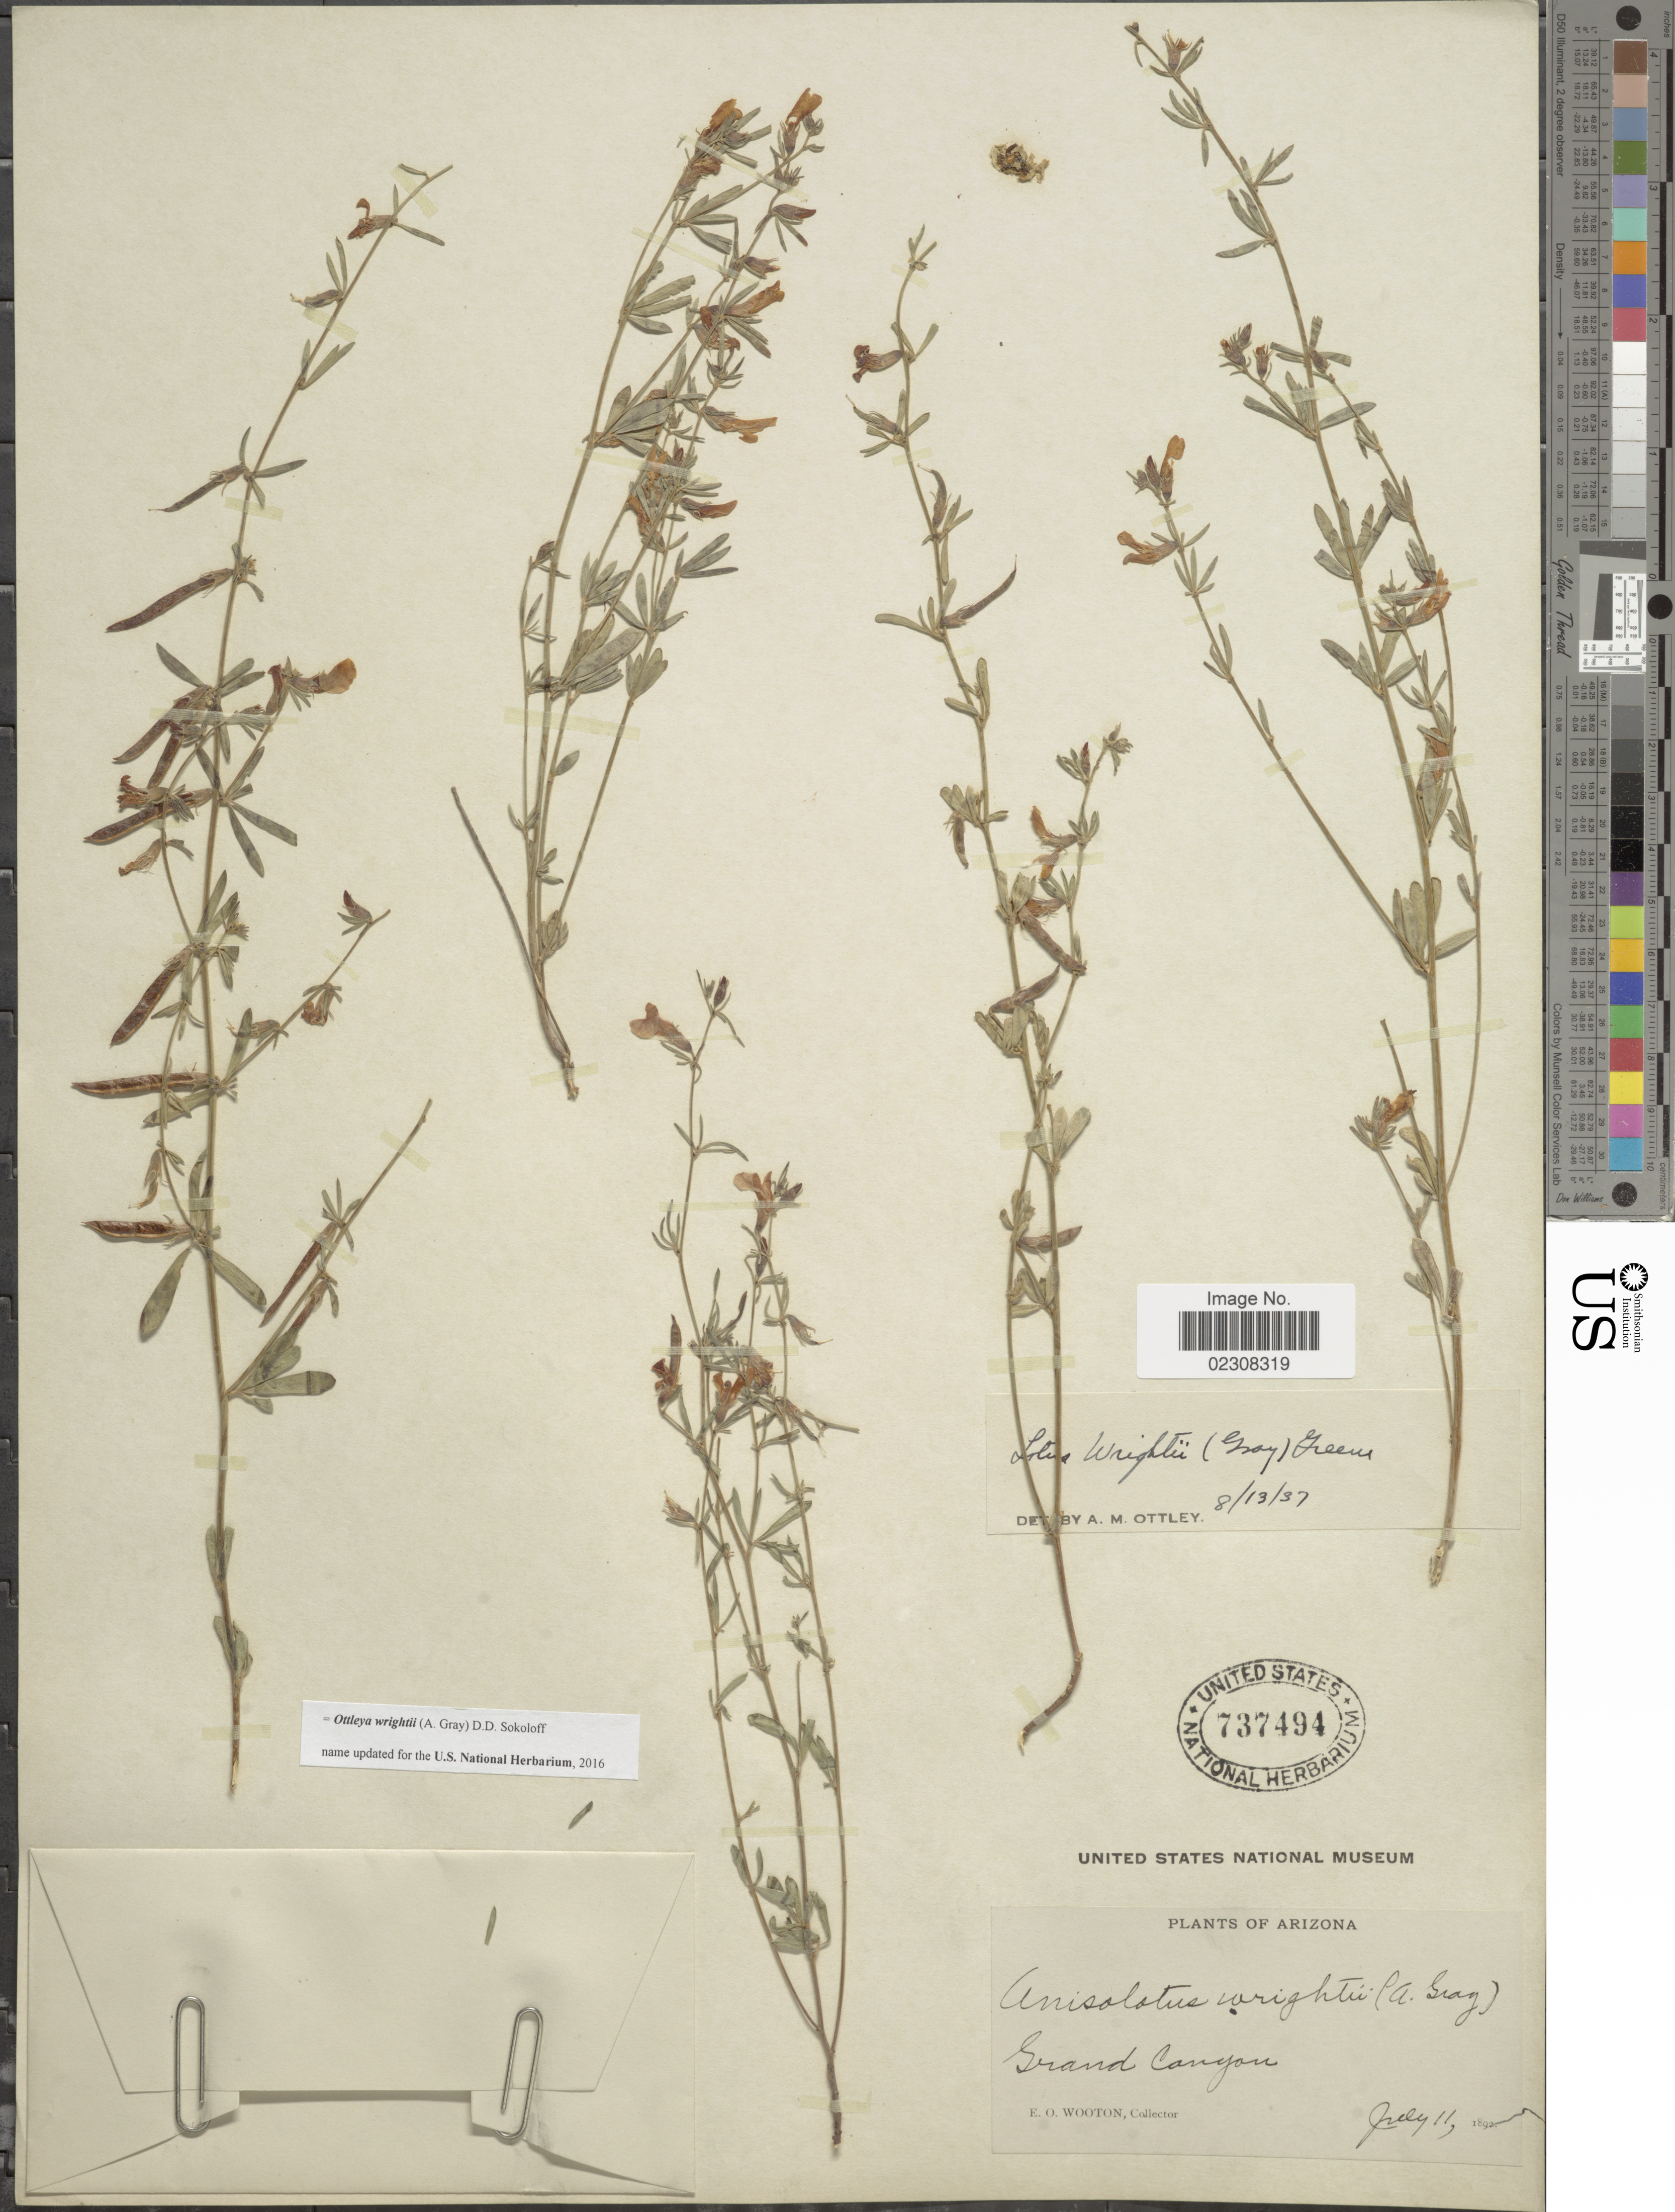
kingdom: Plantae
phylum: Tracheophyta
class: Magnoliopsida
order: Fabales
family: Fabaceae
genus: Ottleya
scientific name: Ottleya wrightii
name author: (A. Gray) D.D. Sokoloff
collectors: E. O. Wooton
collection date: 1892-07-11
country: United States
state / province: Arizona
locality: Grand Canyon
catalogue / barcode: US 737494